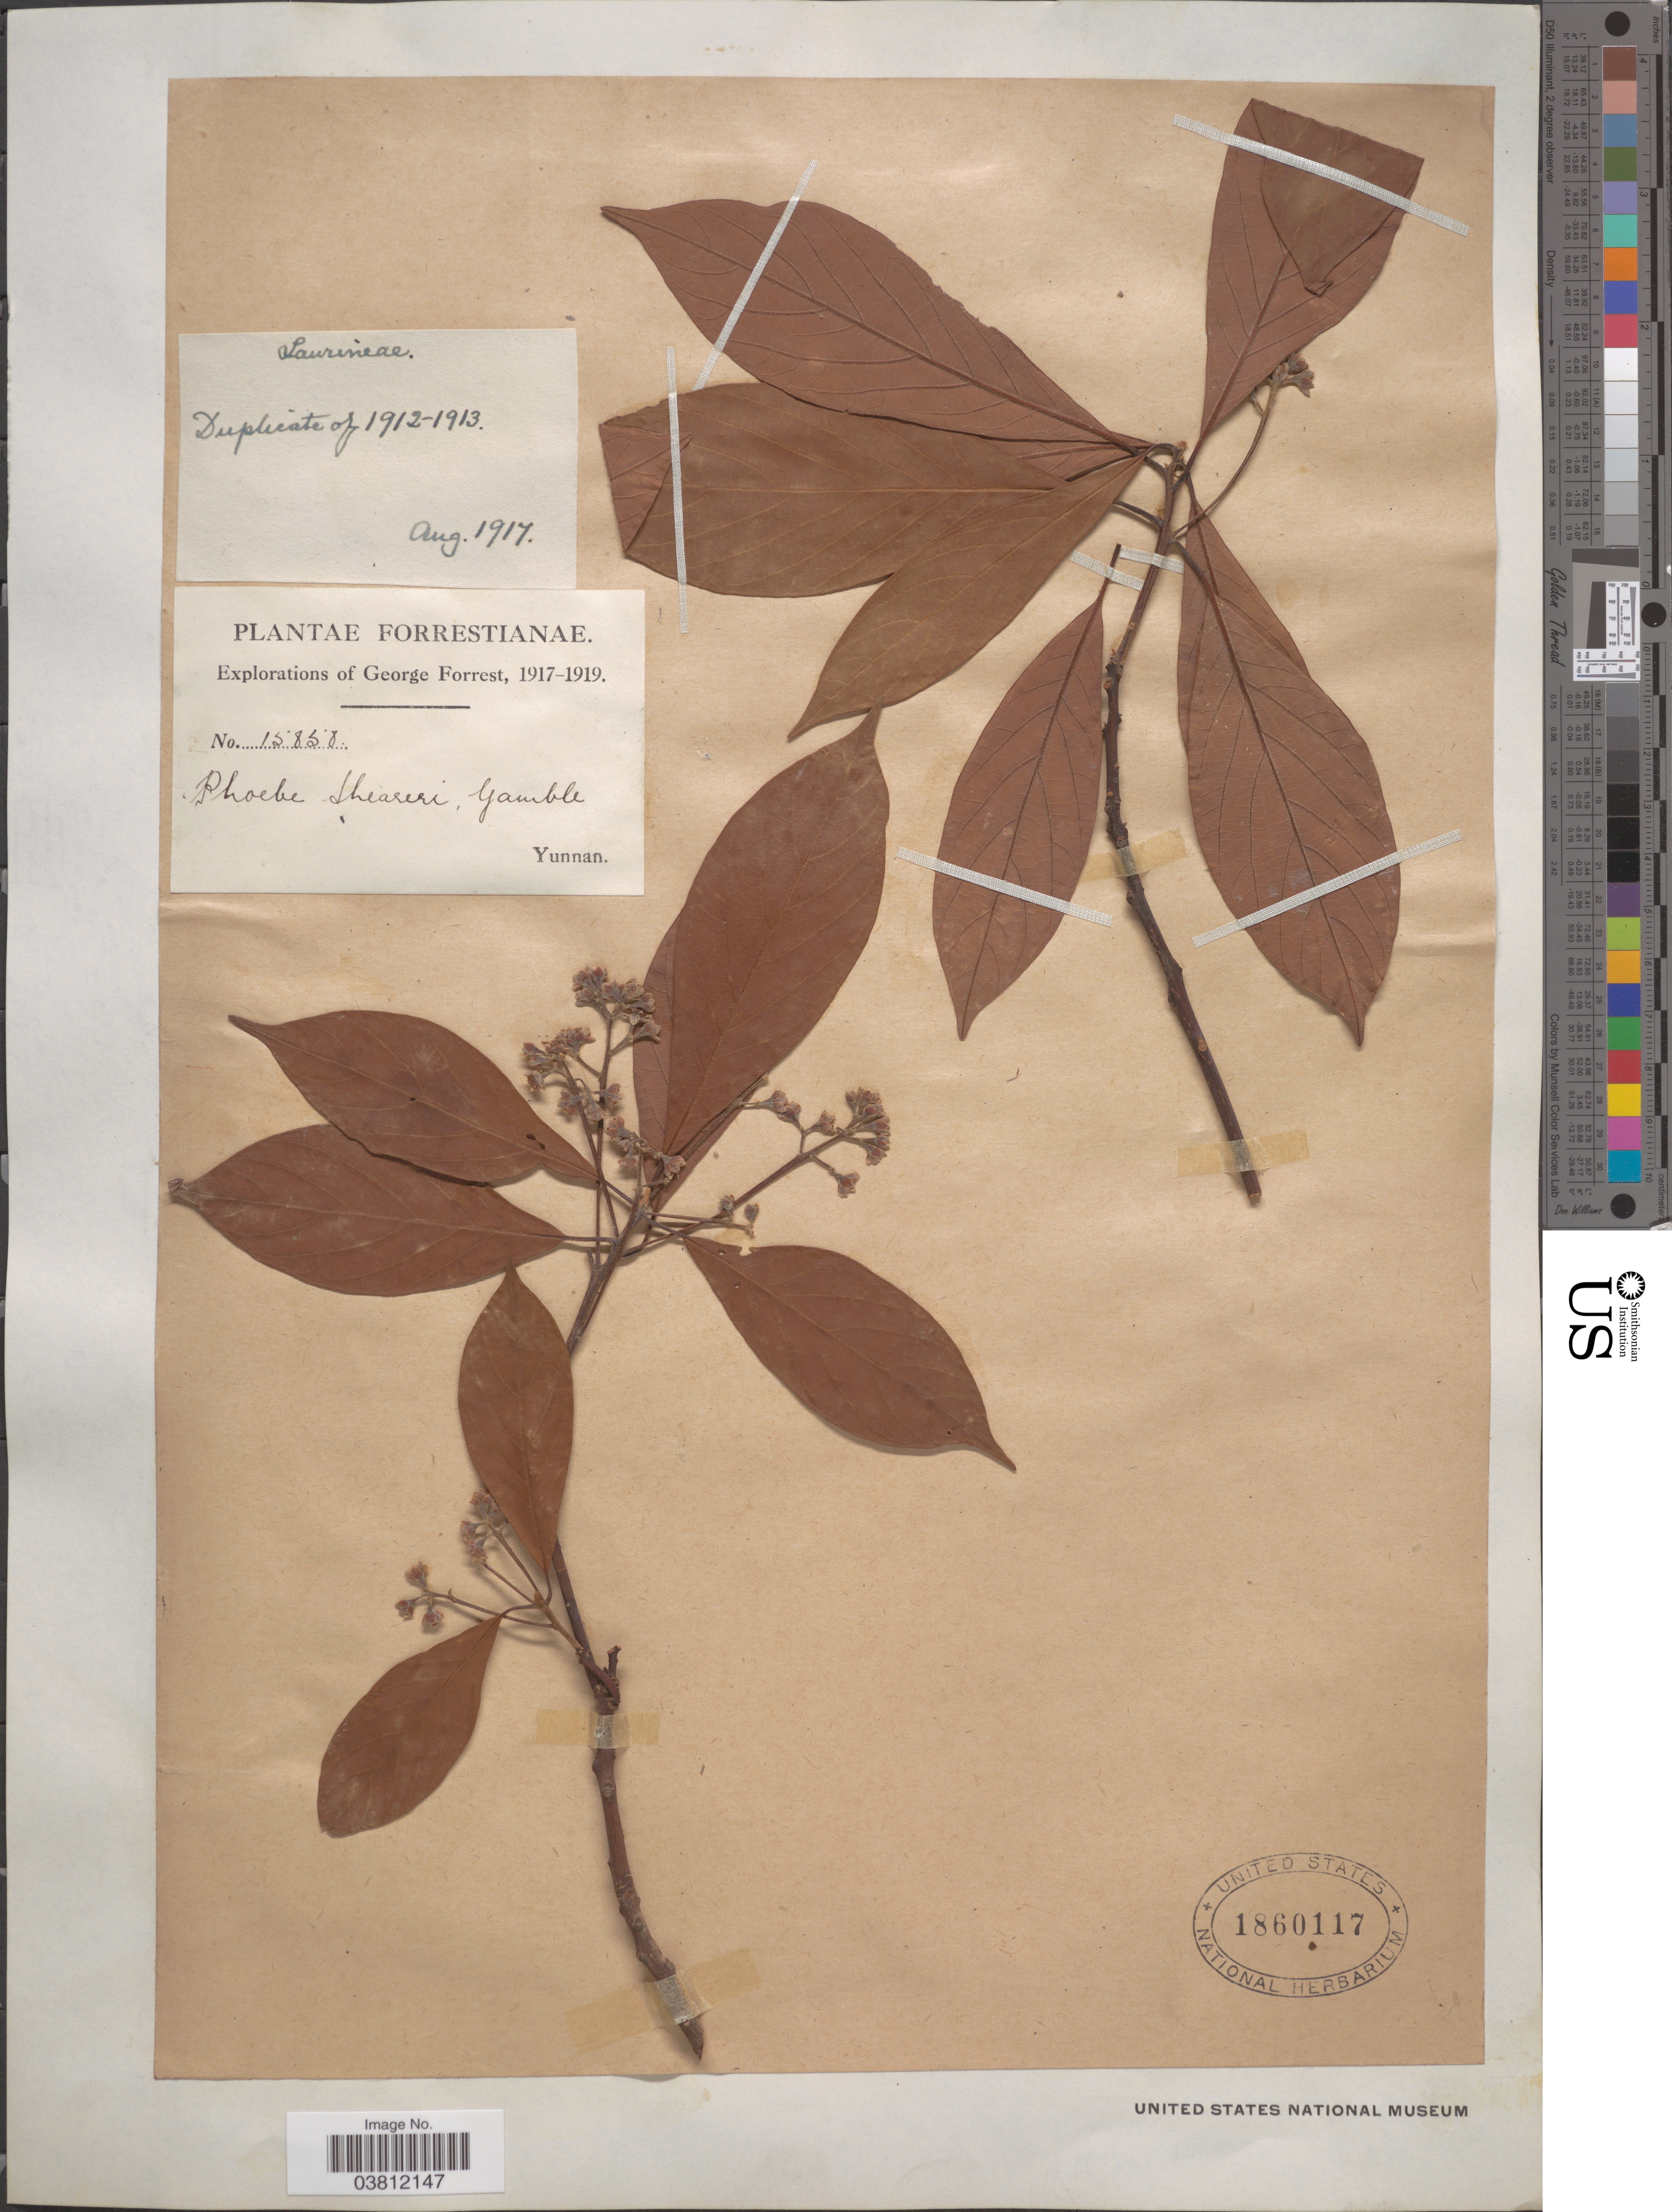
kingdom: Plantae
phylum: Tracheophyta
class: Magnoliopsida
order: Laurales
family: Lauraceae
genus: Phoebe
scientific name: Phoebe sheareri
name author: (Hemsl.) Gamble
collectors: G. Forrest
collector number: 15858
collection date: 1917-08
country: China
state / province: Yunnan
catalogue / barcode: US 1860117